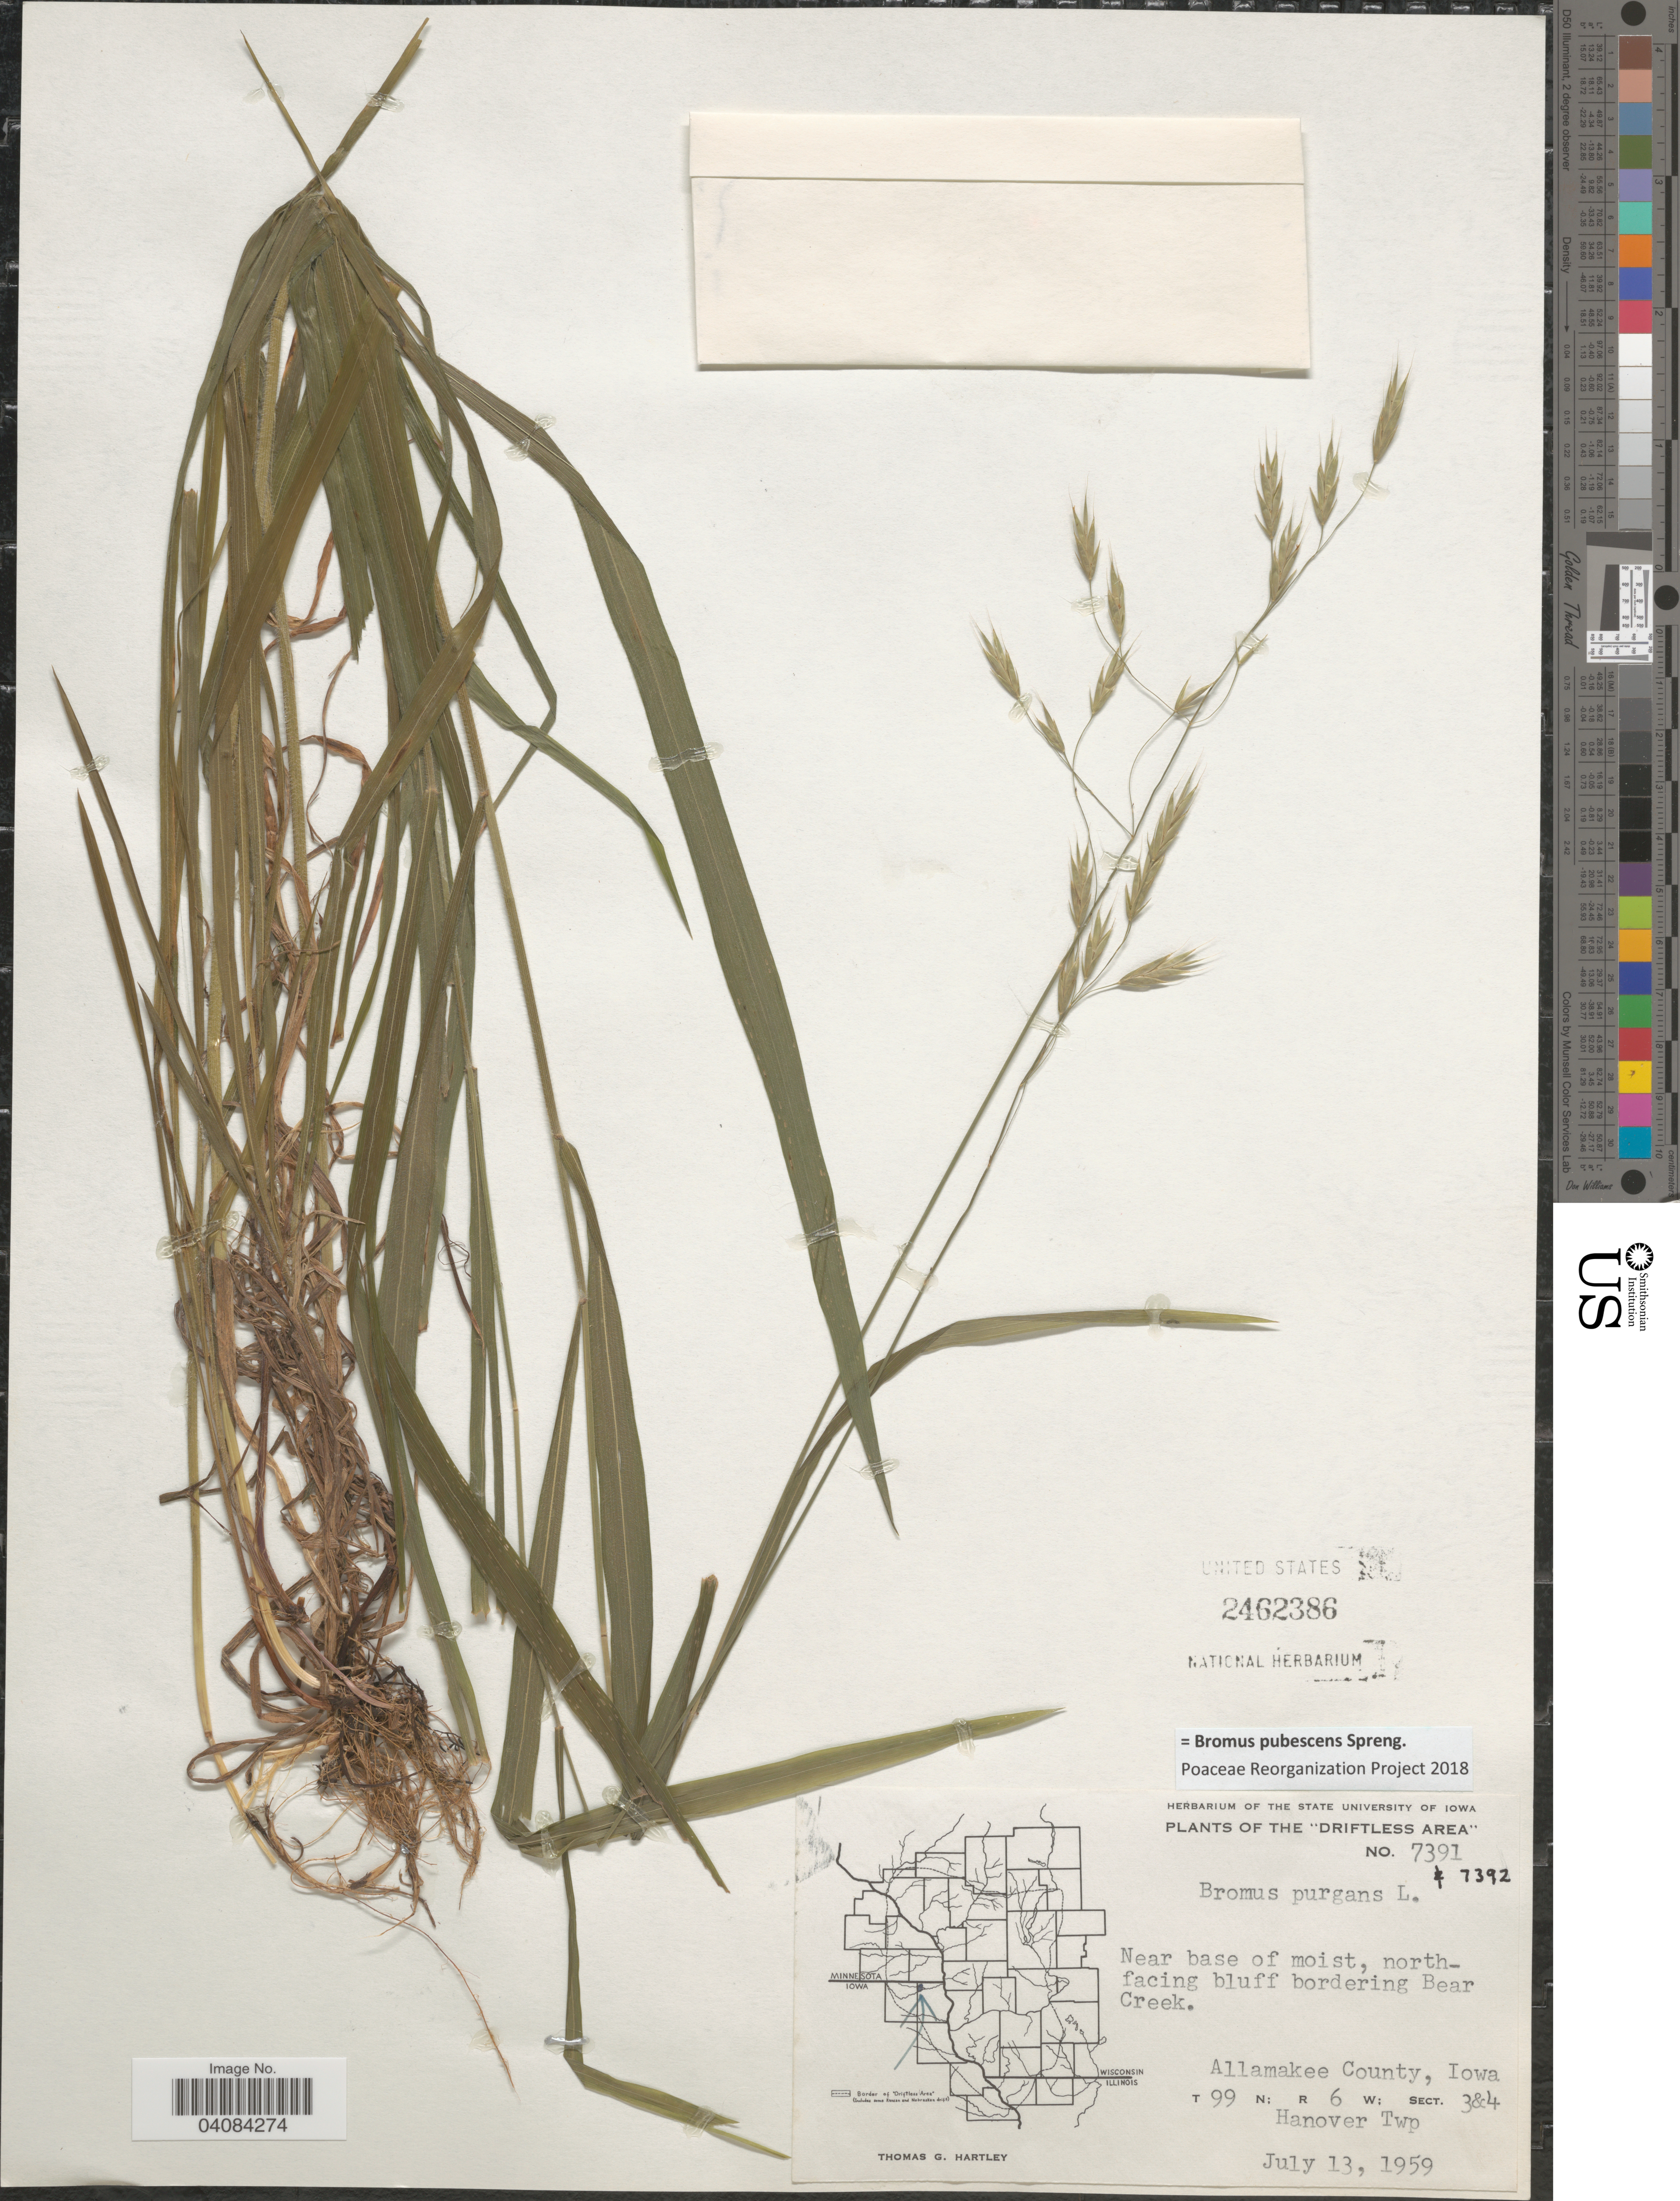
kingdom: Plantae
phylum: Tracheophyta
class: Liliopsida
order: Poales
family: Poaceae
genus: Bromus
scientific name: Bromus pubescens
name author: Muhl. ex Willd.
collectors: T. G. Hartley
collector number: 7391/7392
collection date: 1959-07-13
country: United States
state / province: Iowa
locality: The "Driftless Area". Near base of moist, north-facing bluff bordering Bear Creek. Allamakee County. T99N; R6W; Sect. 3&4. Hanover Twp.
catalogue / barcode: US 2462386